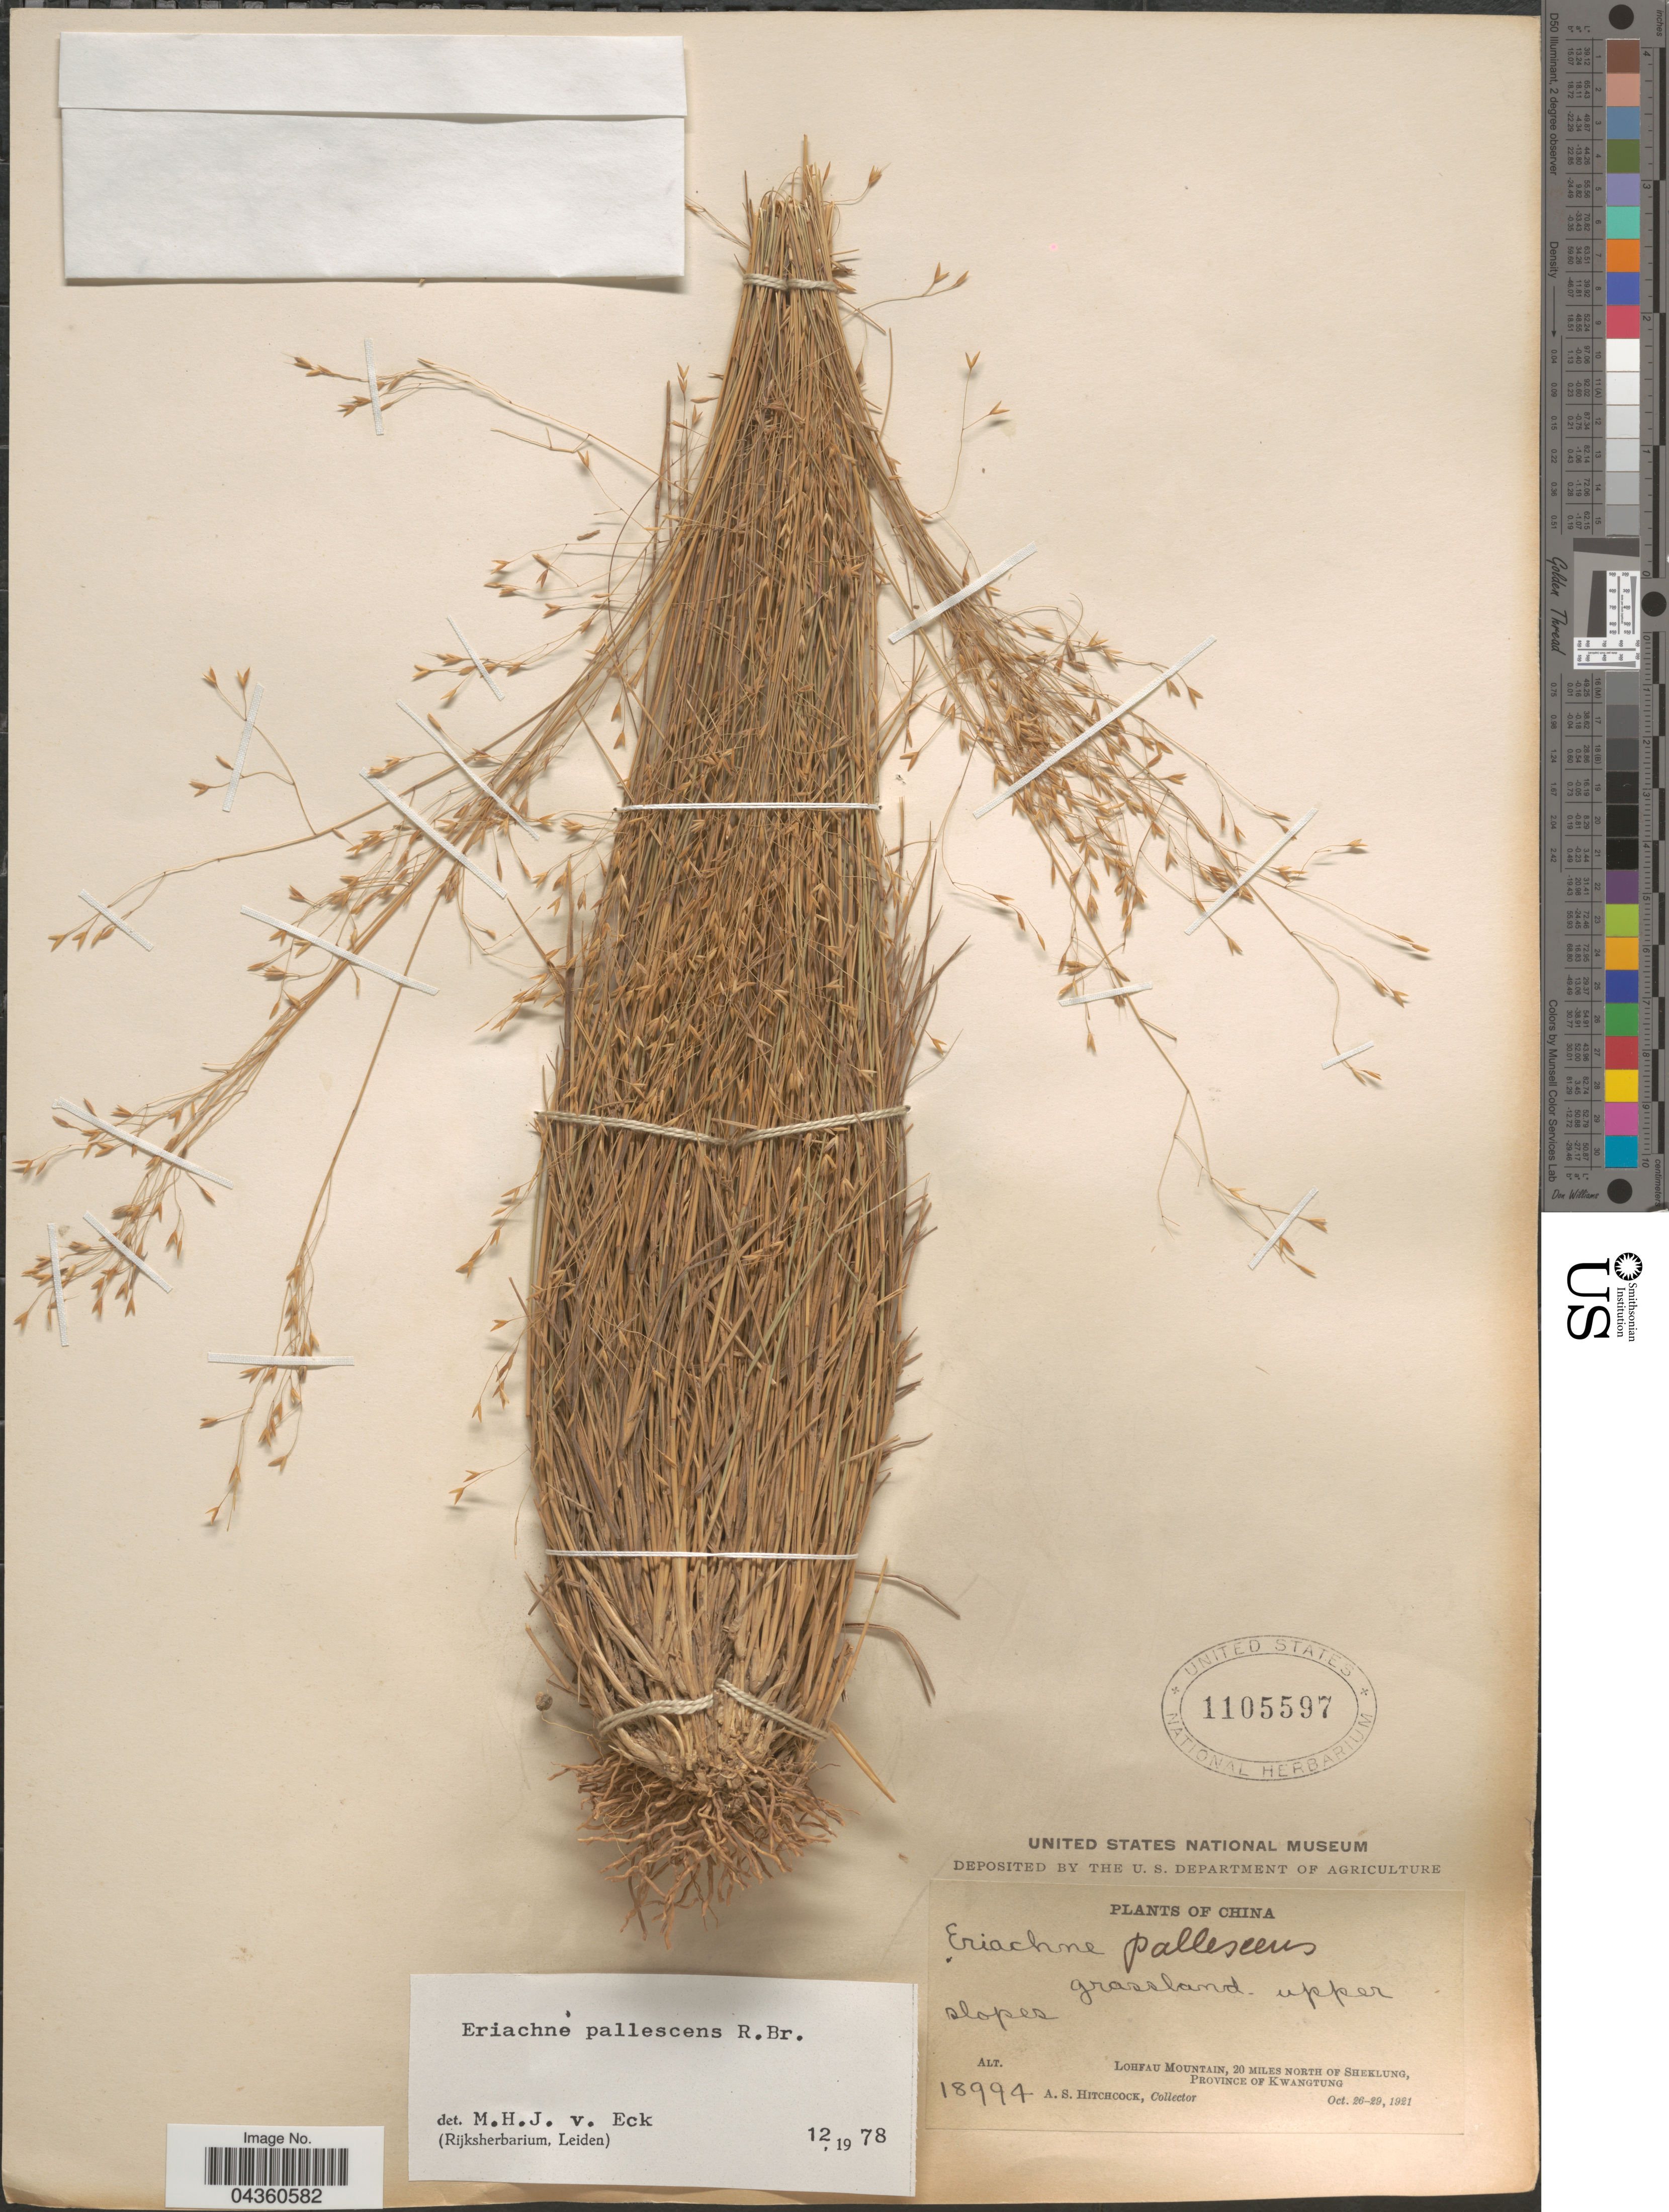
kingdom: Plantae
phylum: Tracheophyta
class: Liliopsida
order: Poales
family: Poaceae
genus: Eriachne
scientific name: Eriachne pallescens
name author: R. Br.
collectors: A. S. Hitchcock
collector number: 18994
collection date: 1921-10-26/1921-10-29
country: China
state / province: Guangdong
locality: Upper slopes. Lohfau Mountain, 20 miles north of Sheklung, Province of Kwangtung.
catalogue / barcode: US 1105597